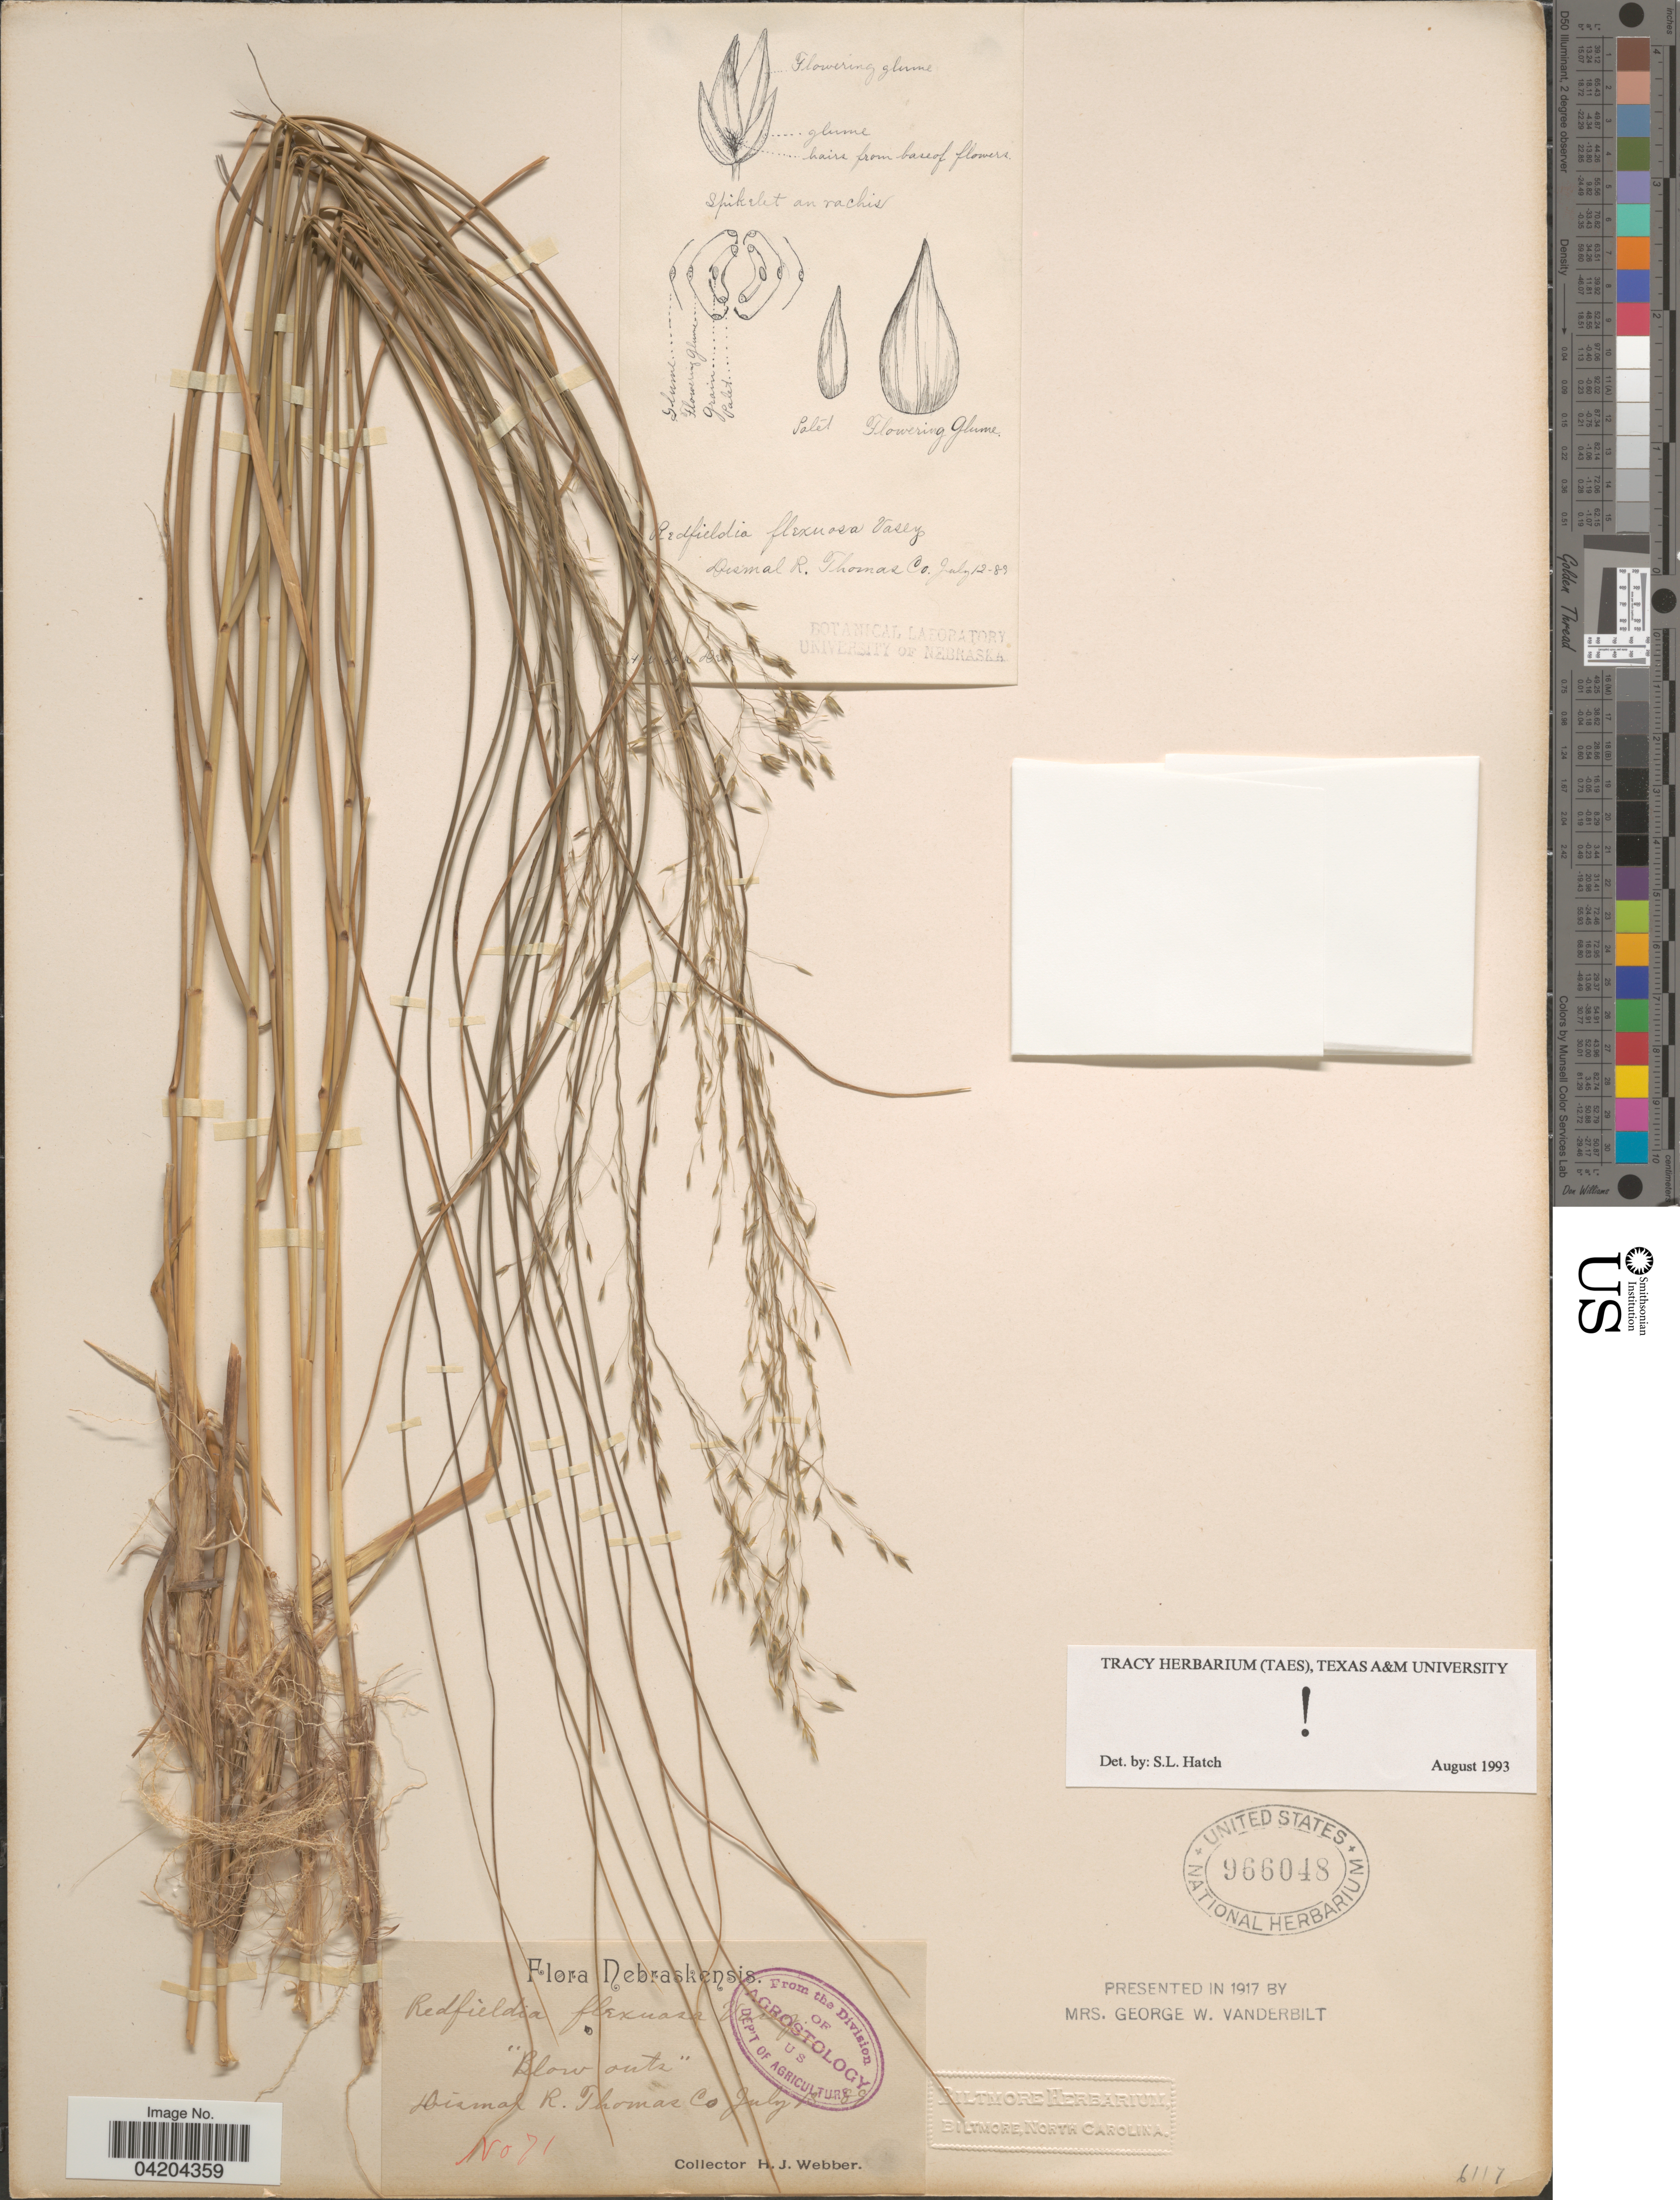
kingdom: Plantae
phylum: Tracheophyta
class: Liliopsida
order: Poales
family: Poaceae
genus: Muhlenbergia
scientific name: Muhlenbergia multiflora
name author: Columbus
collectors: H. Webber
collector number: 71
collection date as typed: Transcribed d/m/y: 13/7/89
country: United States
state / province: Nebraska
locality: Blow outs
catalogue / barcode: US 966048